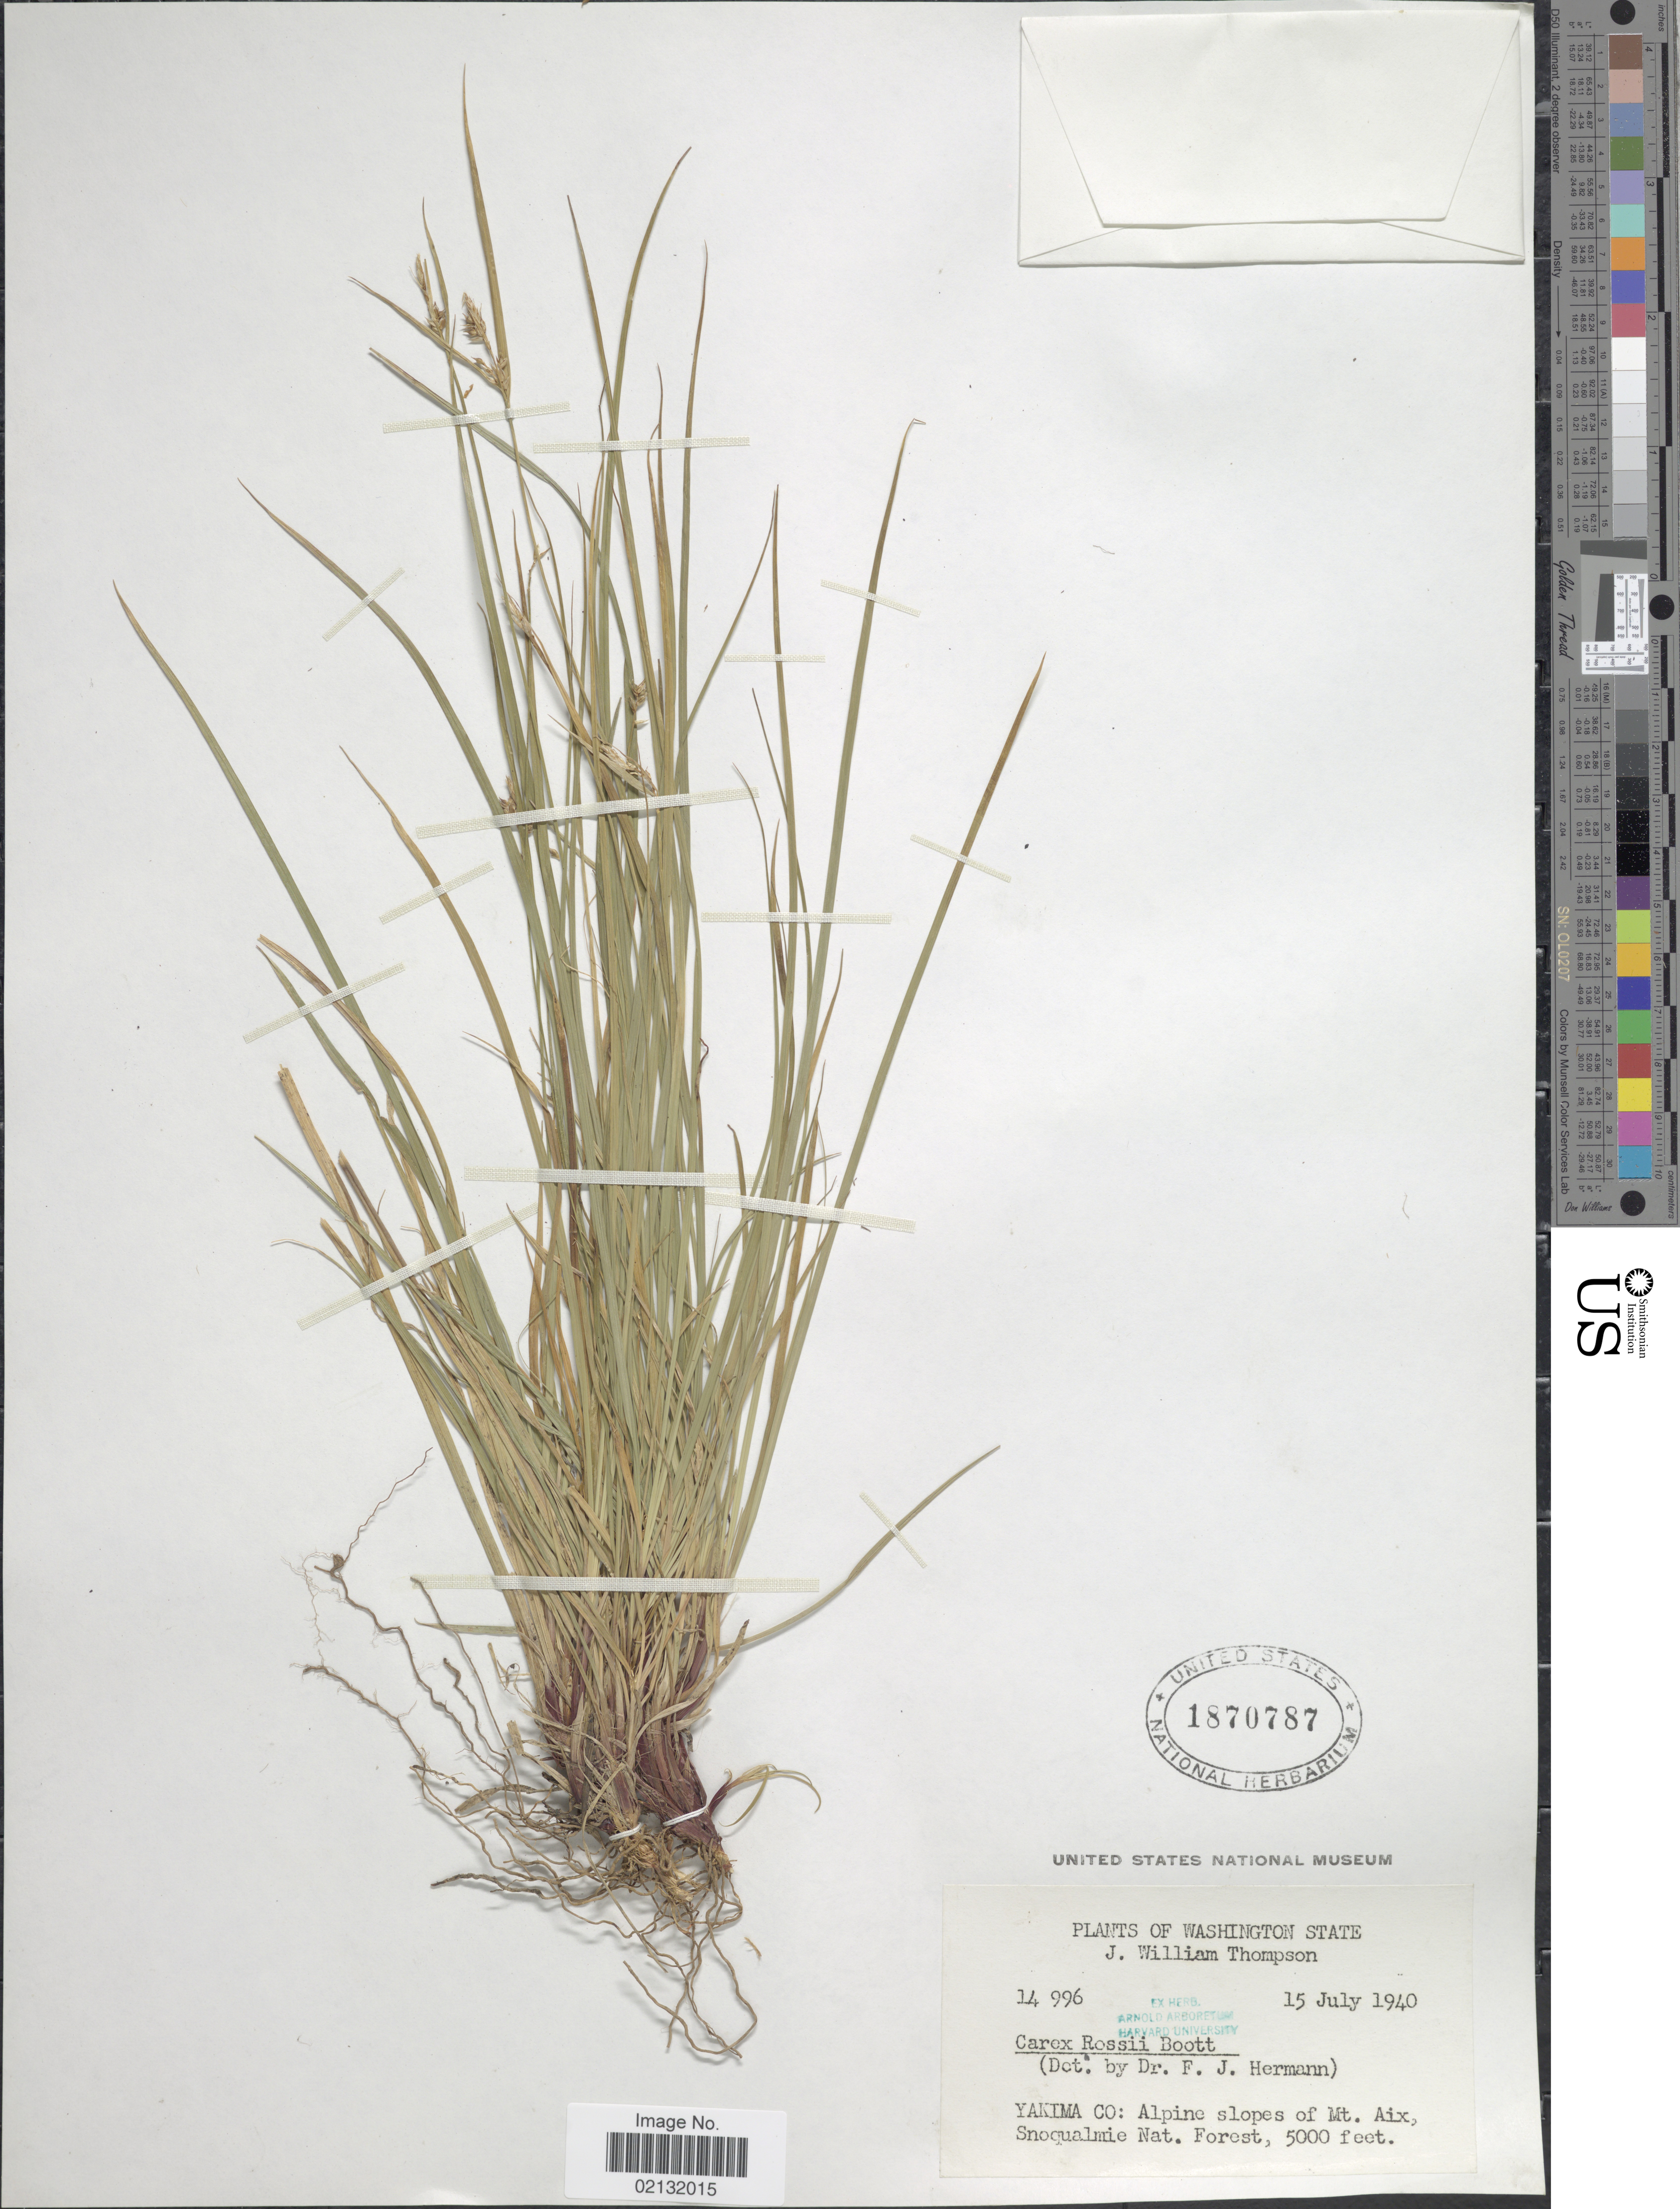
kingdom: Plantae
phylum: Tracheophyta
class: Liliopsida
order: Poales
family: Cyperaceae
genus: Carex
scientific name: Carex rossii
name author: Boott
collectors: J. W. Thompson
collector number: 14996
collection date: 1940-07-15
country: United States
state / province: Washington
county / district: Yakima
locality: Yakima Co: Alpine slopes of Mt. Aix, Snoqualmie Nat. Forest.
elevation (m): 1524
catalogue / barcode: US 1870787